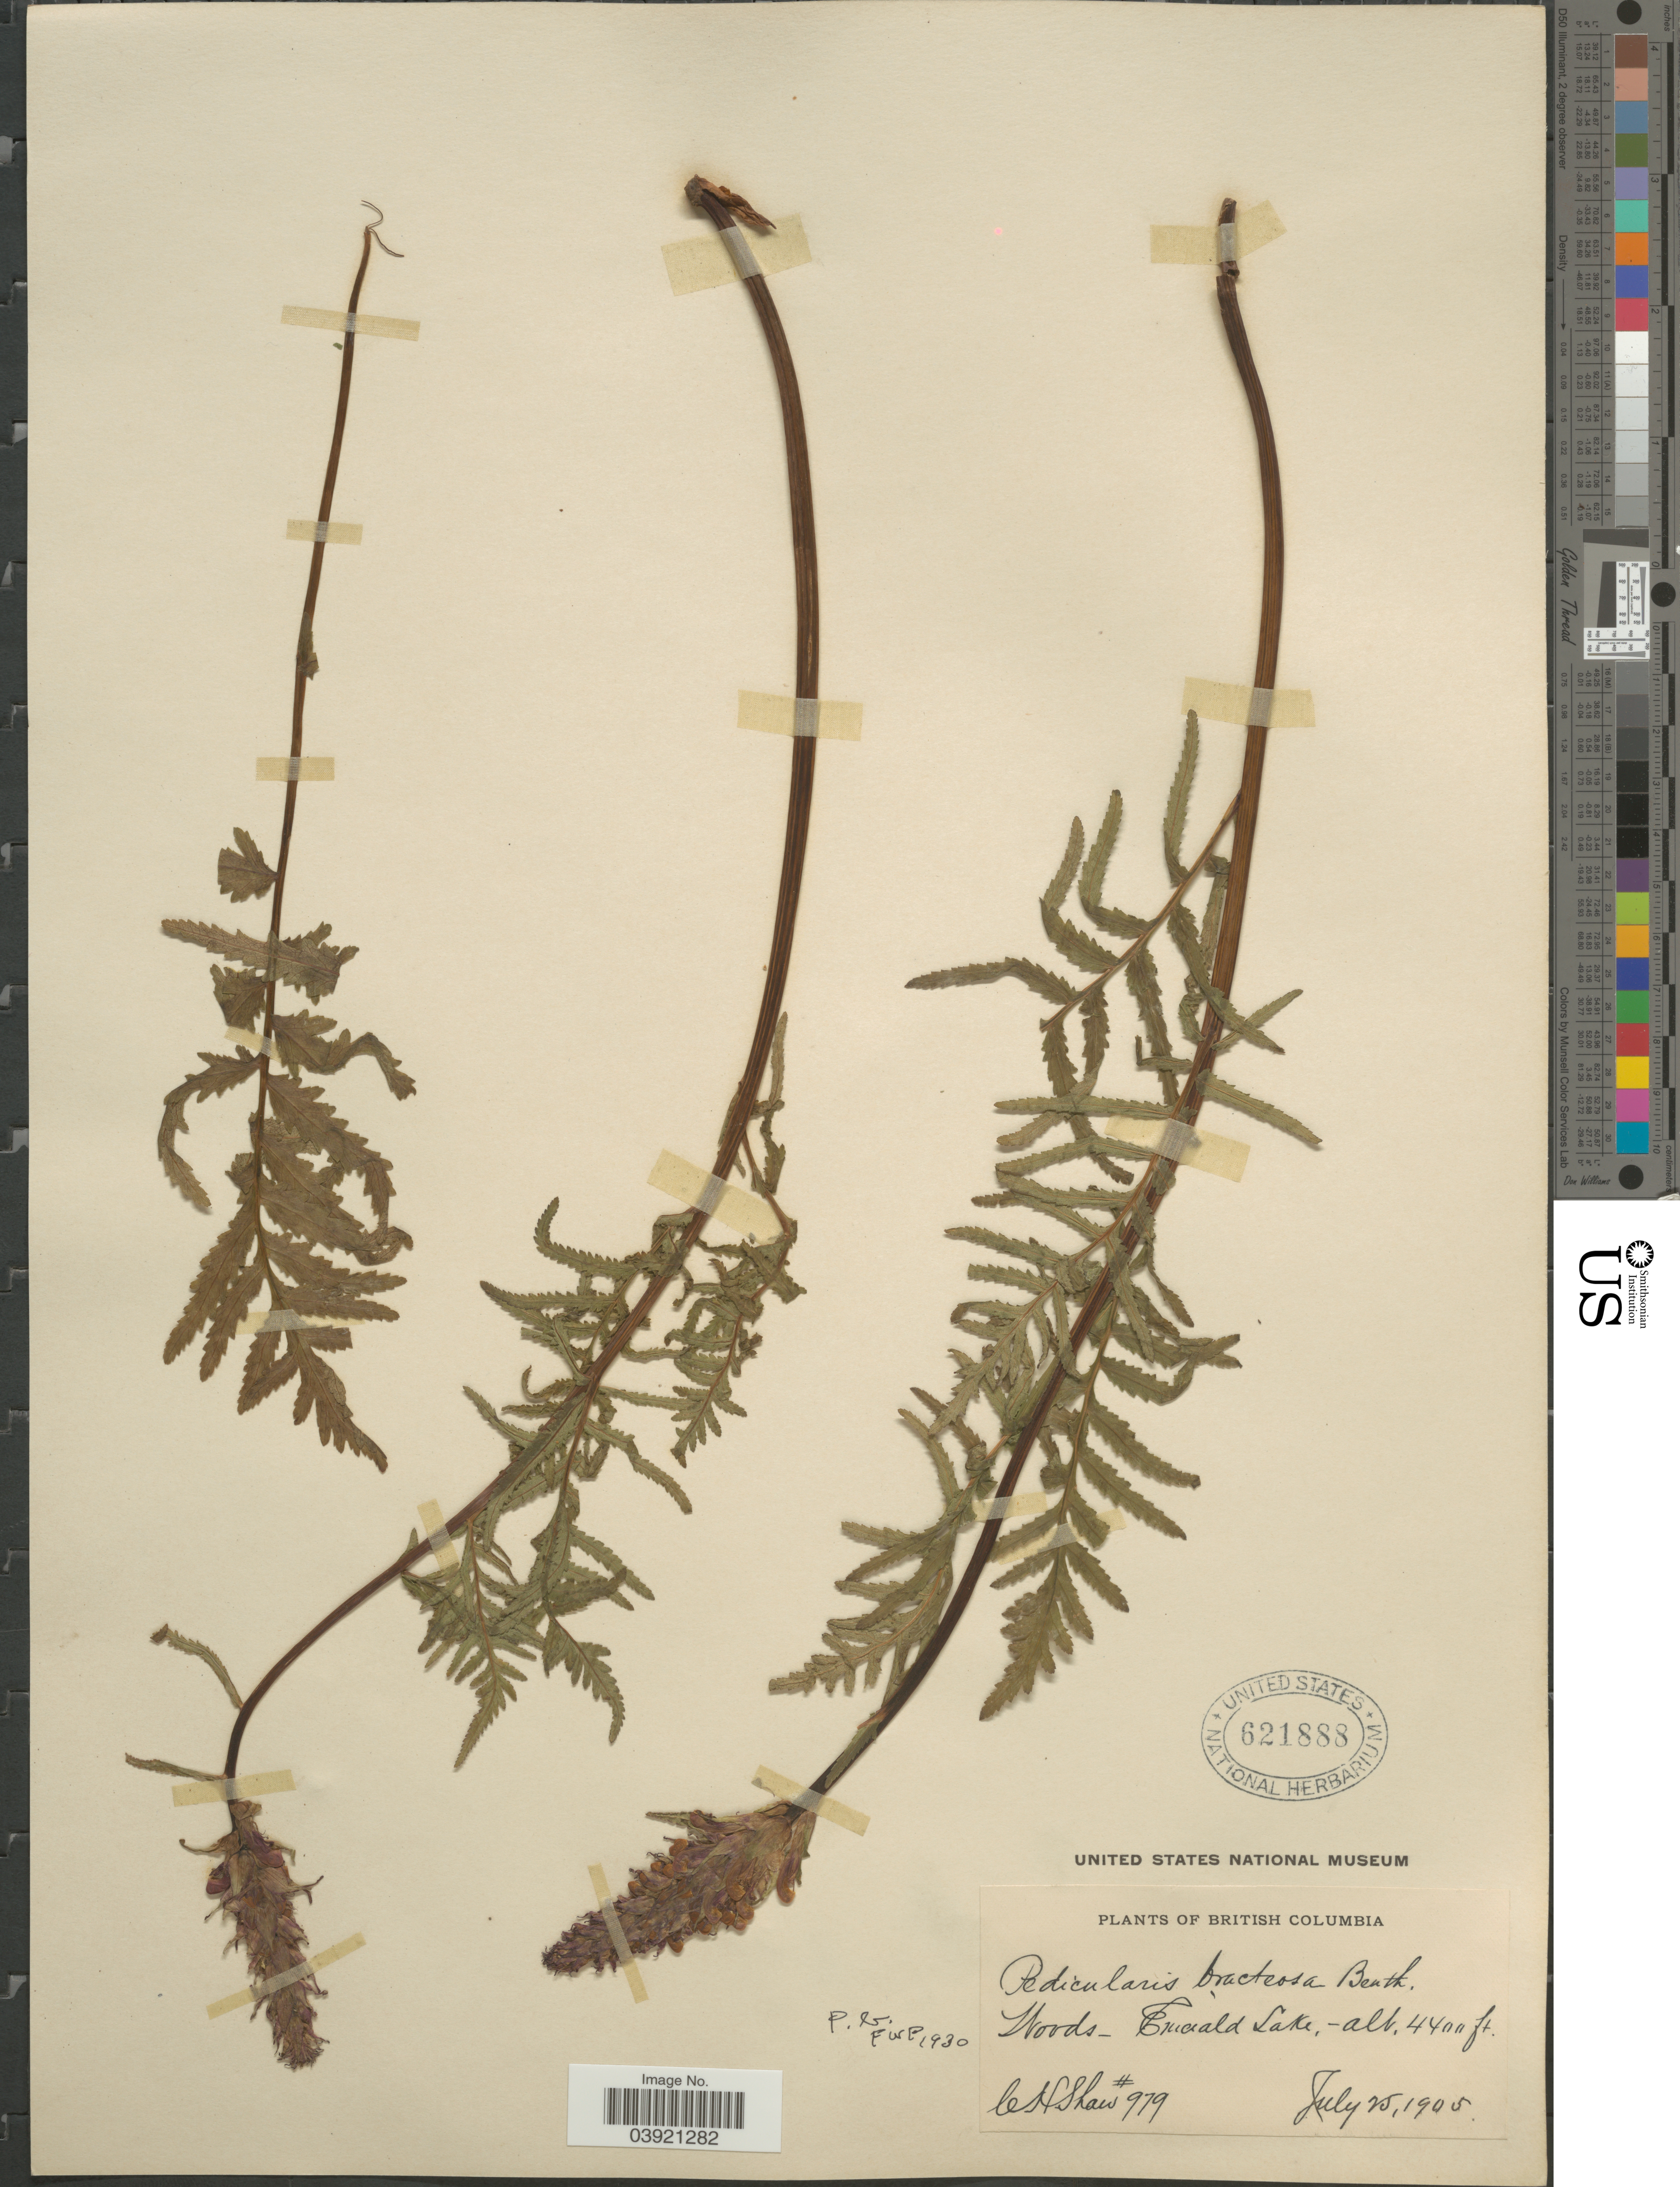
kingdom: Plantae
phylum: Tracheophyta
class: Magnoliopsida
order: Lamiales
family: Orobanchaceae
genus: Pedicularis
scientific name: Pedicularis bracteosa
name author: Benth.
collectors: C. H. Shaw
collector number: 979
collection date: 1905-07-25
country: Canada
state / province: British Columbia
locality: Emerald Lake.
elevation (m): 1341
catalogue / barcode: US 621888